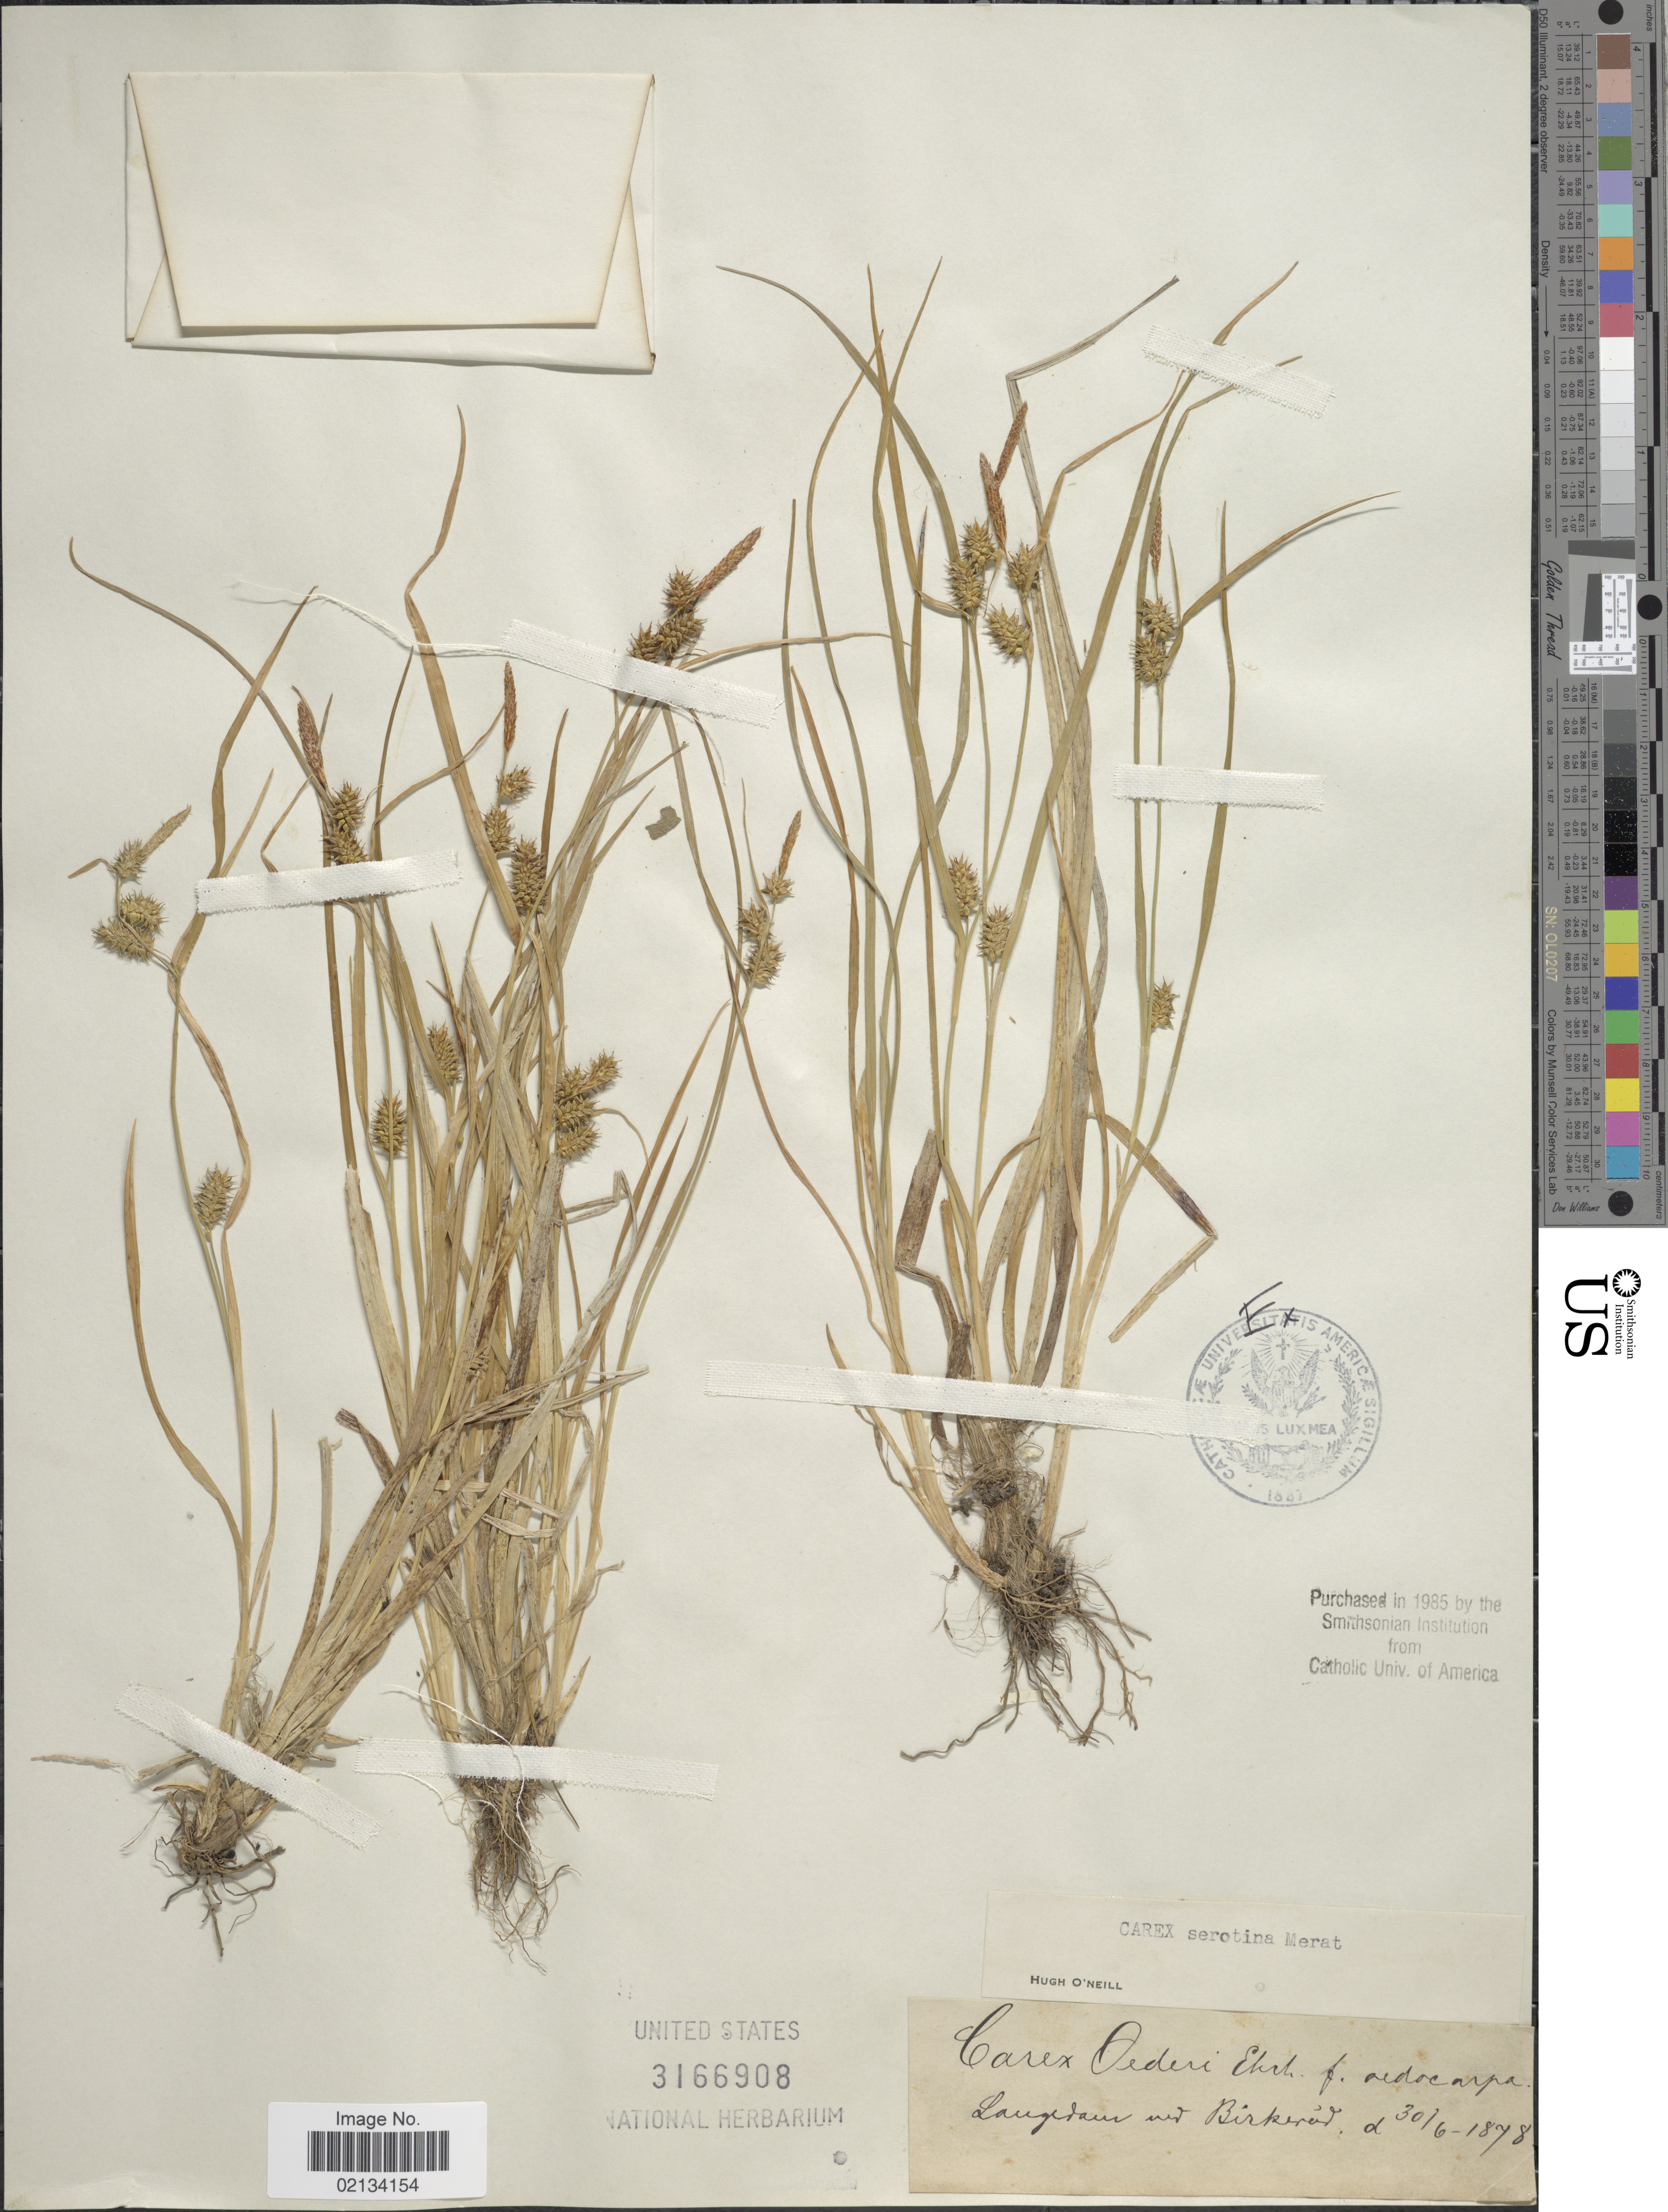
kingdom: Plantae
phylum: Tracheophyta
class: Liliopsida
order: Poales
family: Cyperaceae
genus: Carex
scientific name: Carex oederi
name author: Retz.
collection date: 1878-06-30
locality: Laugedaun ved Birkerud [interpreted]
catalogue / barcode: US 3166908